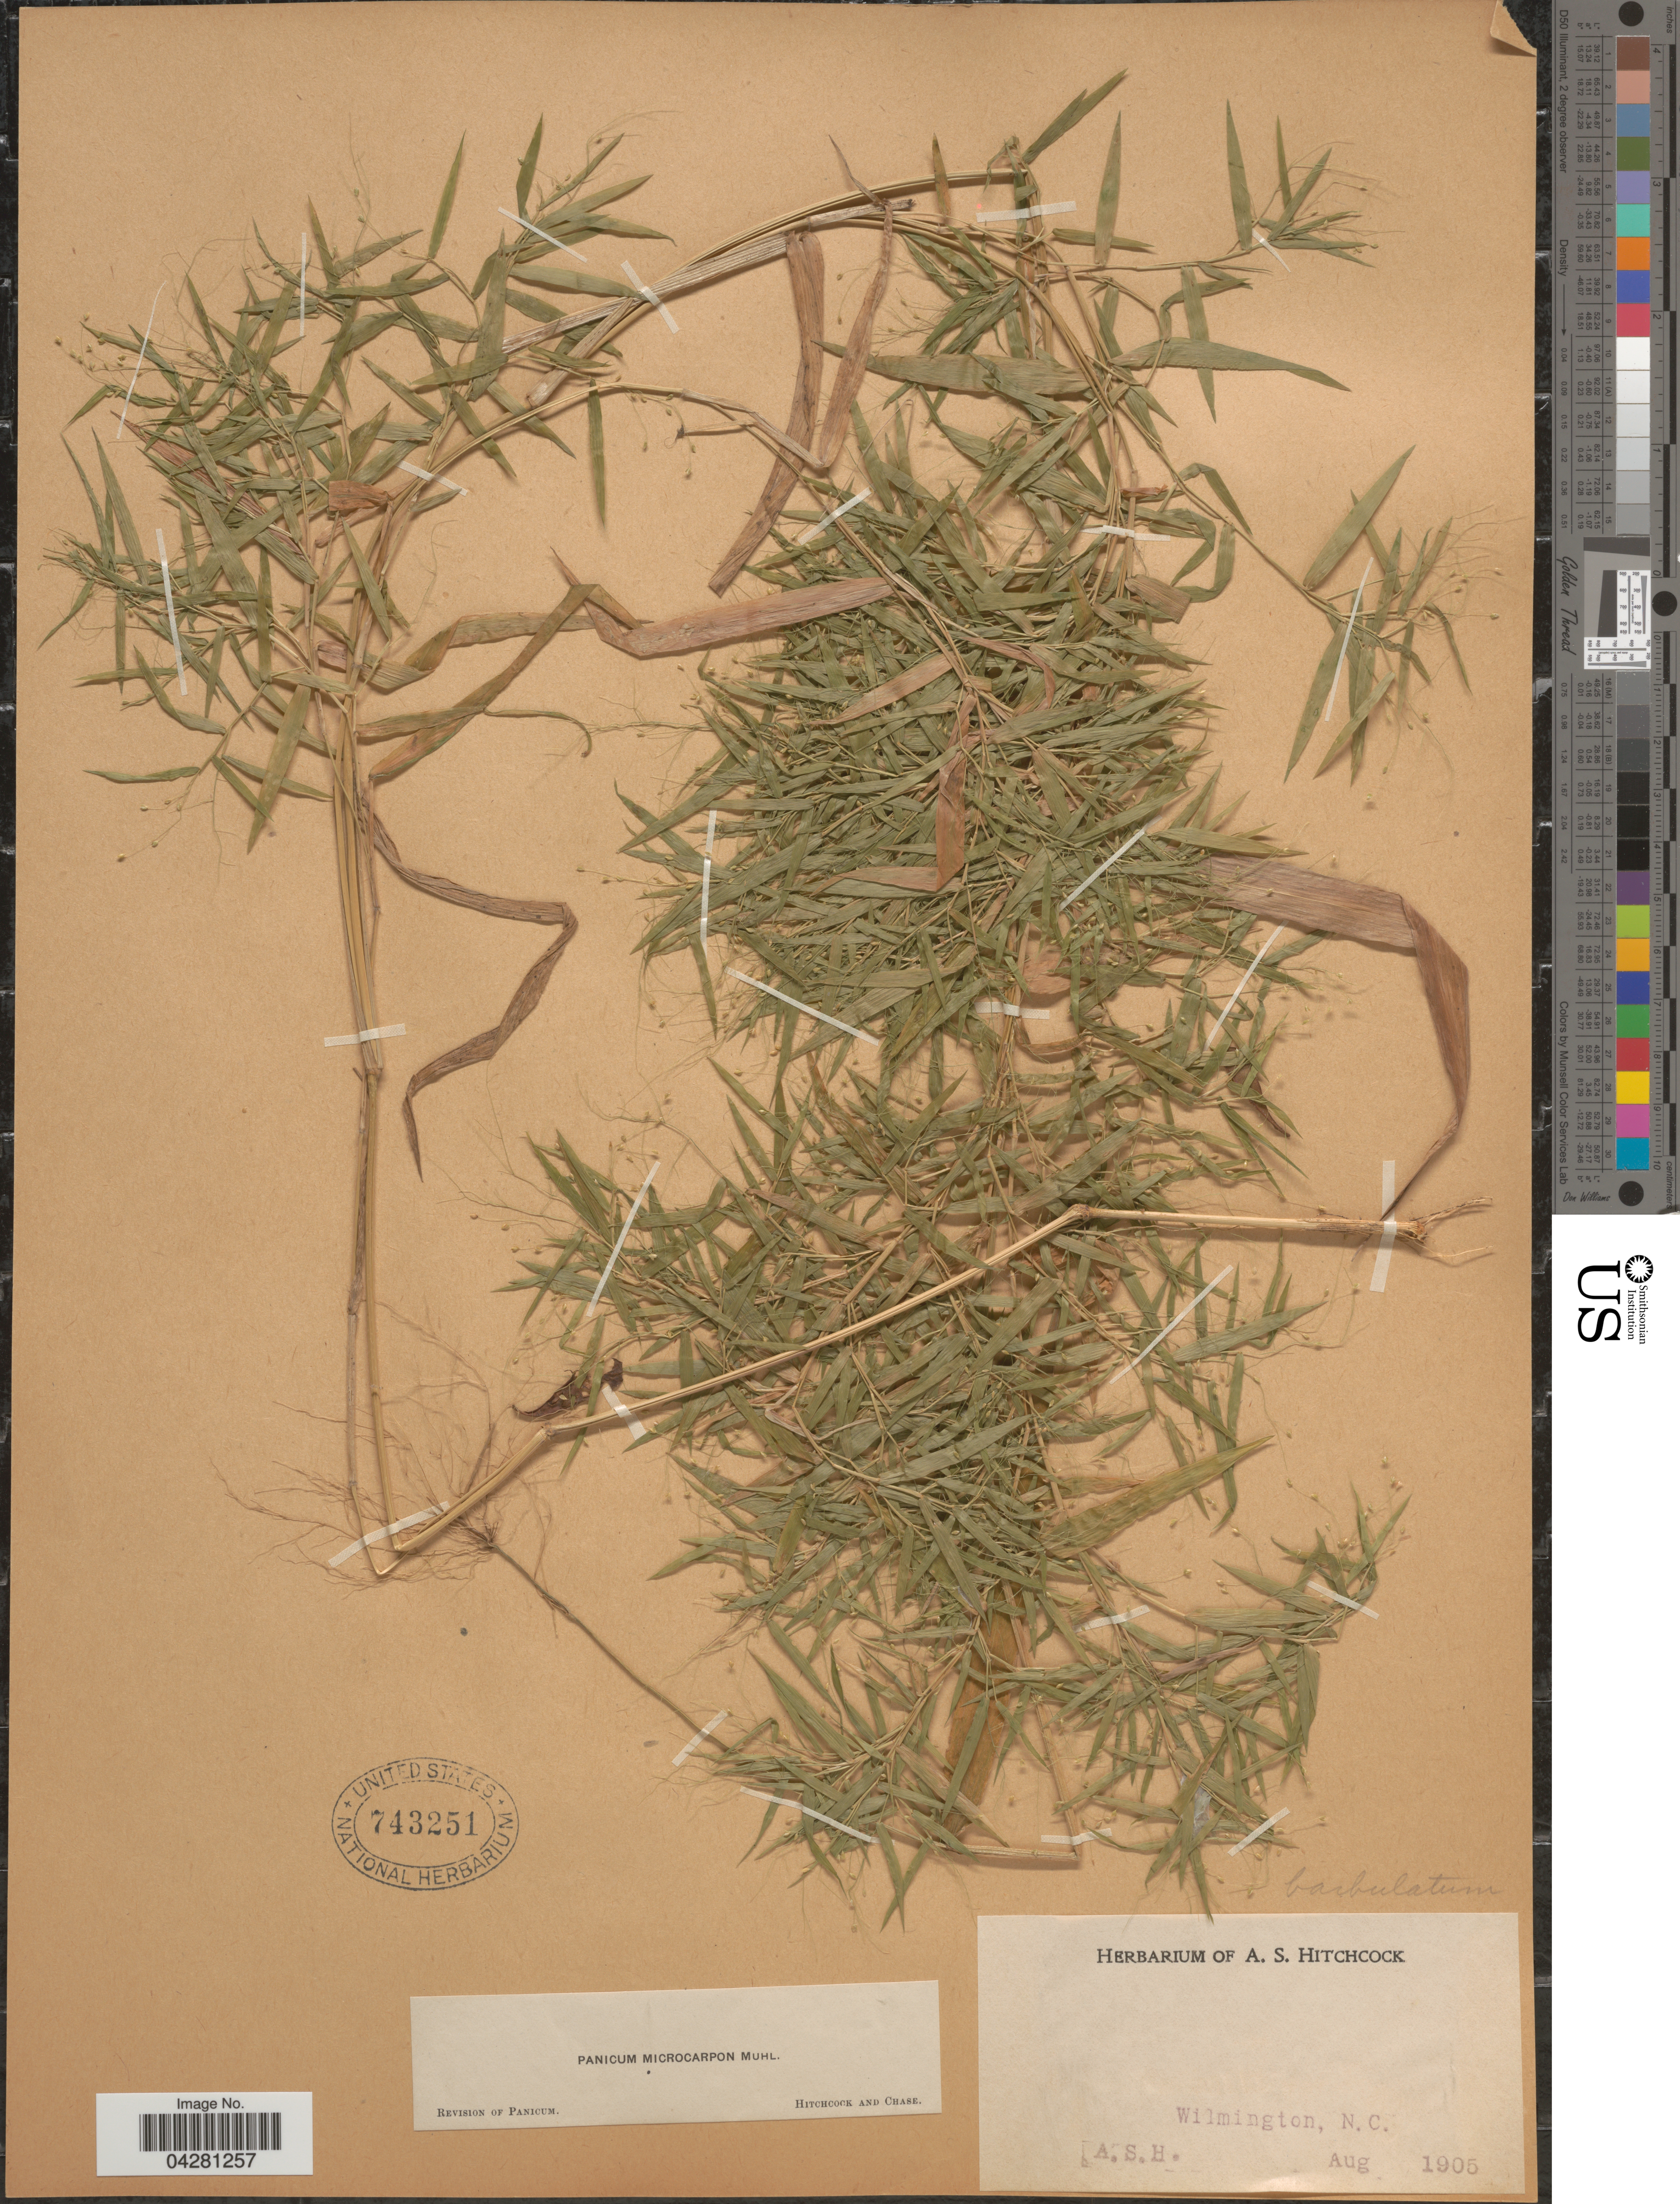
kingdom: Plantae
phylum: Tracheophyta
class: Liliopsida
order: Poales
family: Poaceae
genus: Dichanthelium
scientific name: Dichanthelium dichotomum var. dichotomum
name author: (L.) Gould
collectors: A. S. Hitchcock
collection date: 1905-08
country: United States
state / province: North Carolina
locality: Wilmington.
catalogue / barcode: US 743251